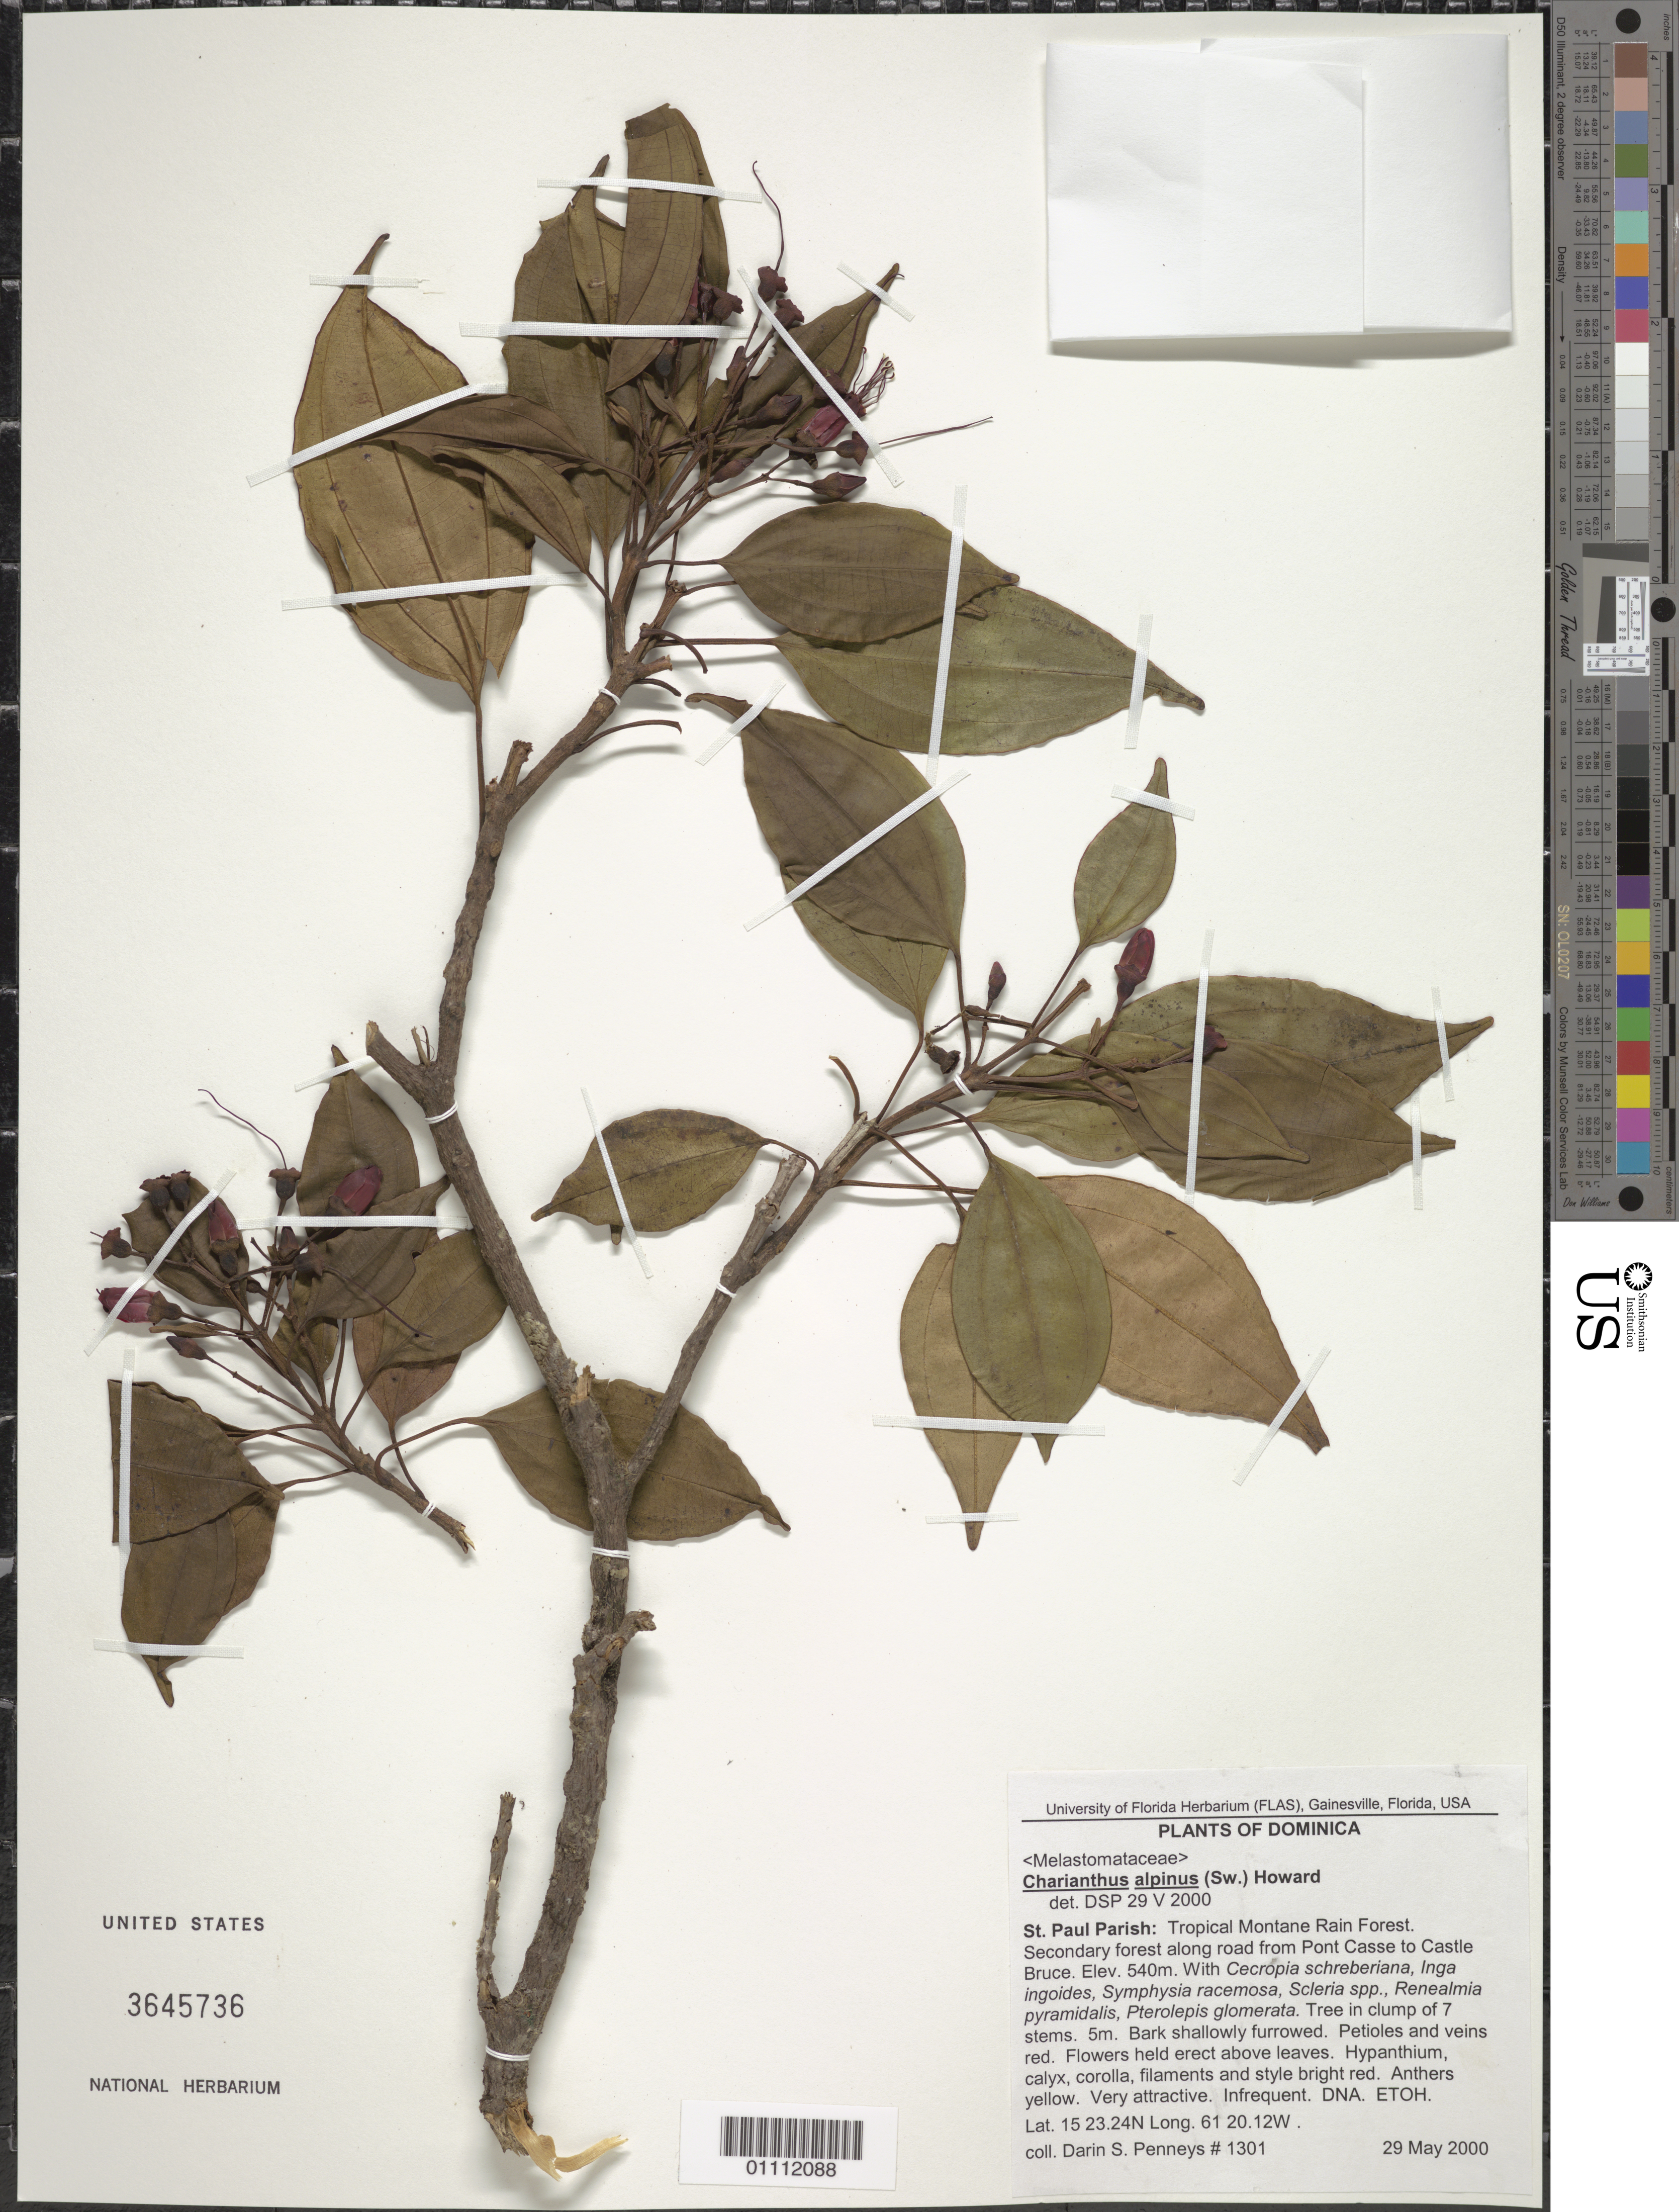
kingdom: Plantae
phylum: Tracheophyta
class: Magnoliopsida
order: Myrtales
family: Melastomataceae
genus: Charianthus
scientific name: Charianthus alpinus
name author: (Sw.) R.A. Howard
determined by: Pennys, D. S.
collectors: D. S. Penneys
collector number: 1301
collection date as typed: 29 May 2000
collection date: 2000-05-29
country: Dominica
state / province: St. Paul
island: Dominica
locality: Pont Casse road to Castle Bruce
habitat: Tropical montane forest; secondary forest along road. With Cecropia schreberiana, Inga ingoides, Symphysia racemosa, Scleria spp., Renealmia pyramidalis, pterolepis glomerata.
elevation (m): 540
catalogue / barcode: US 3645736